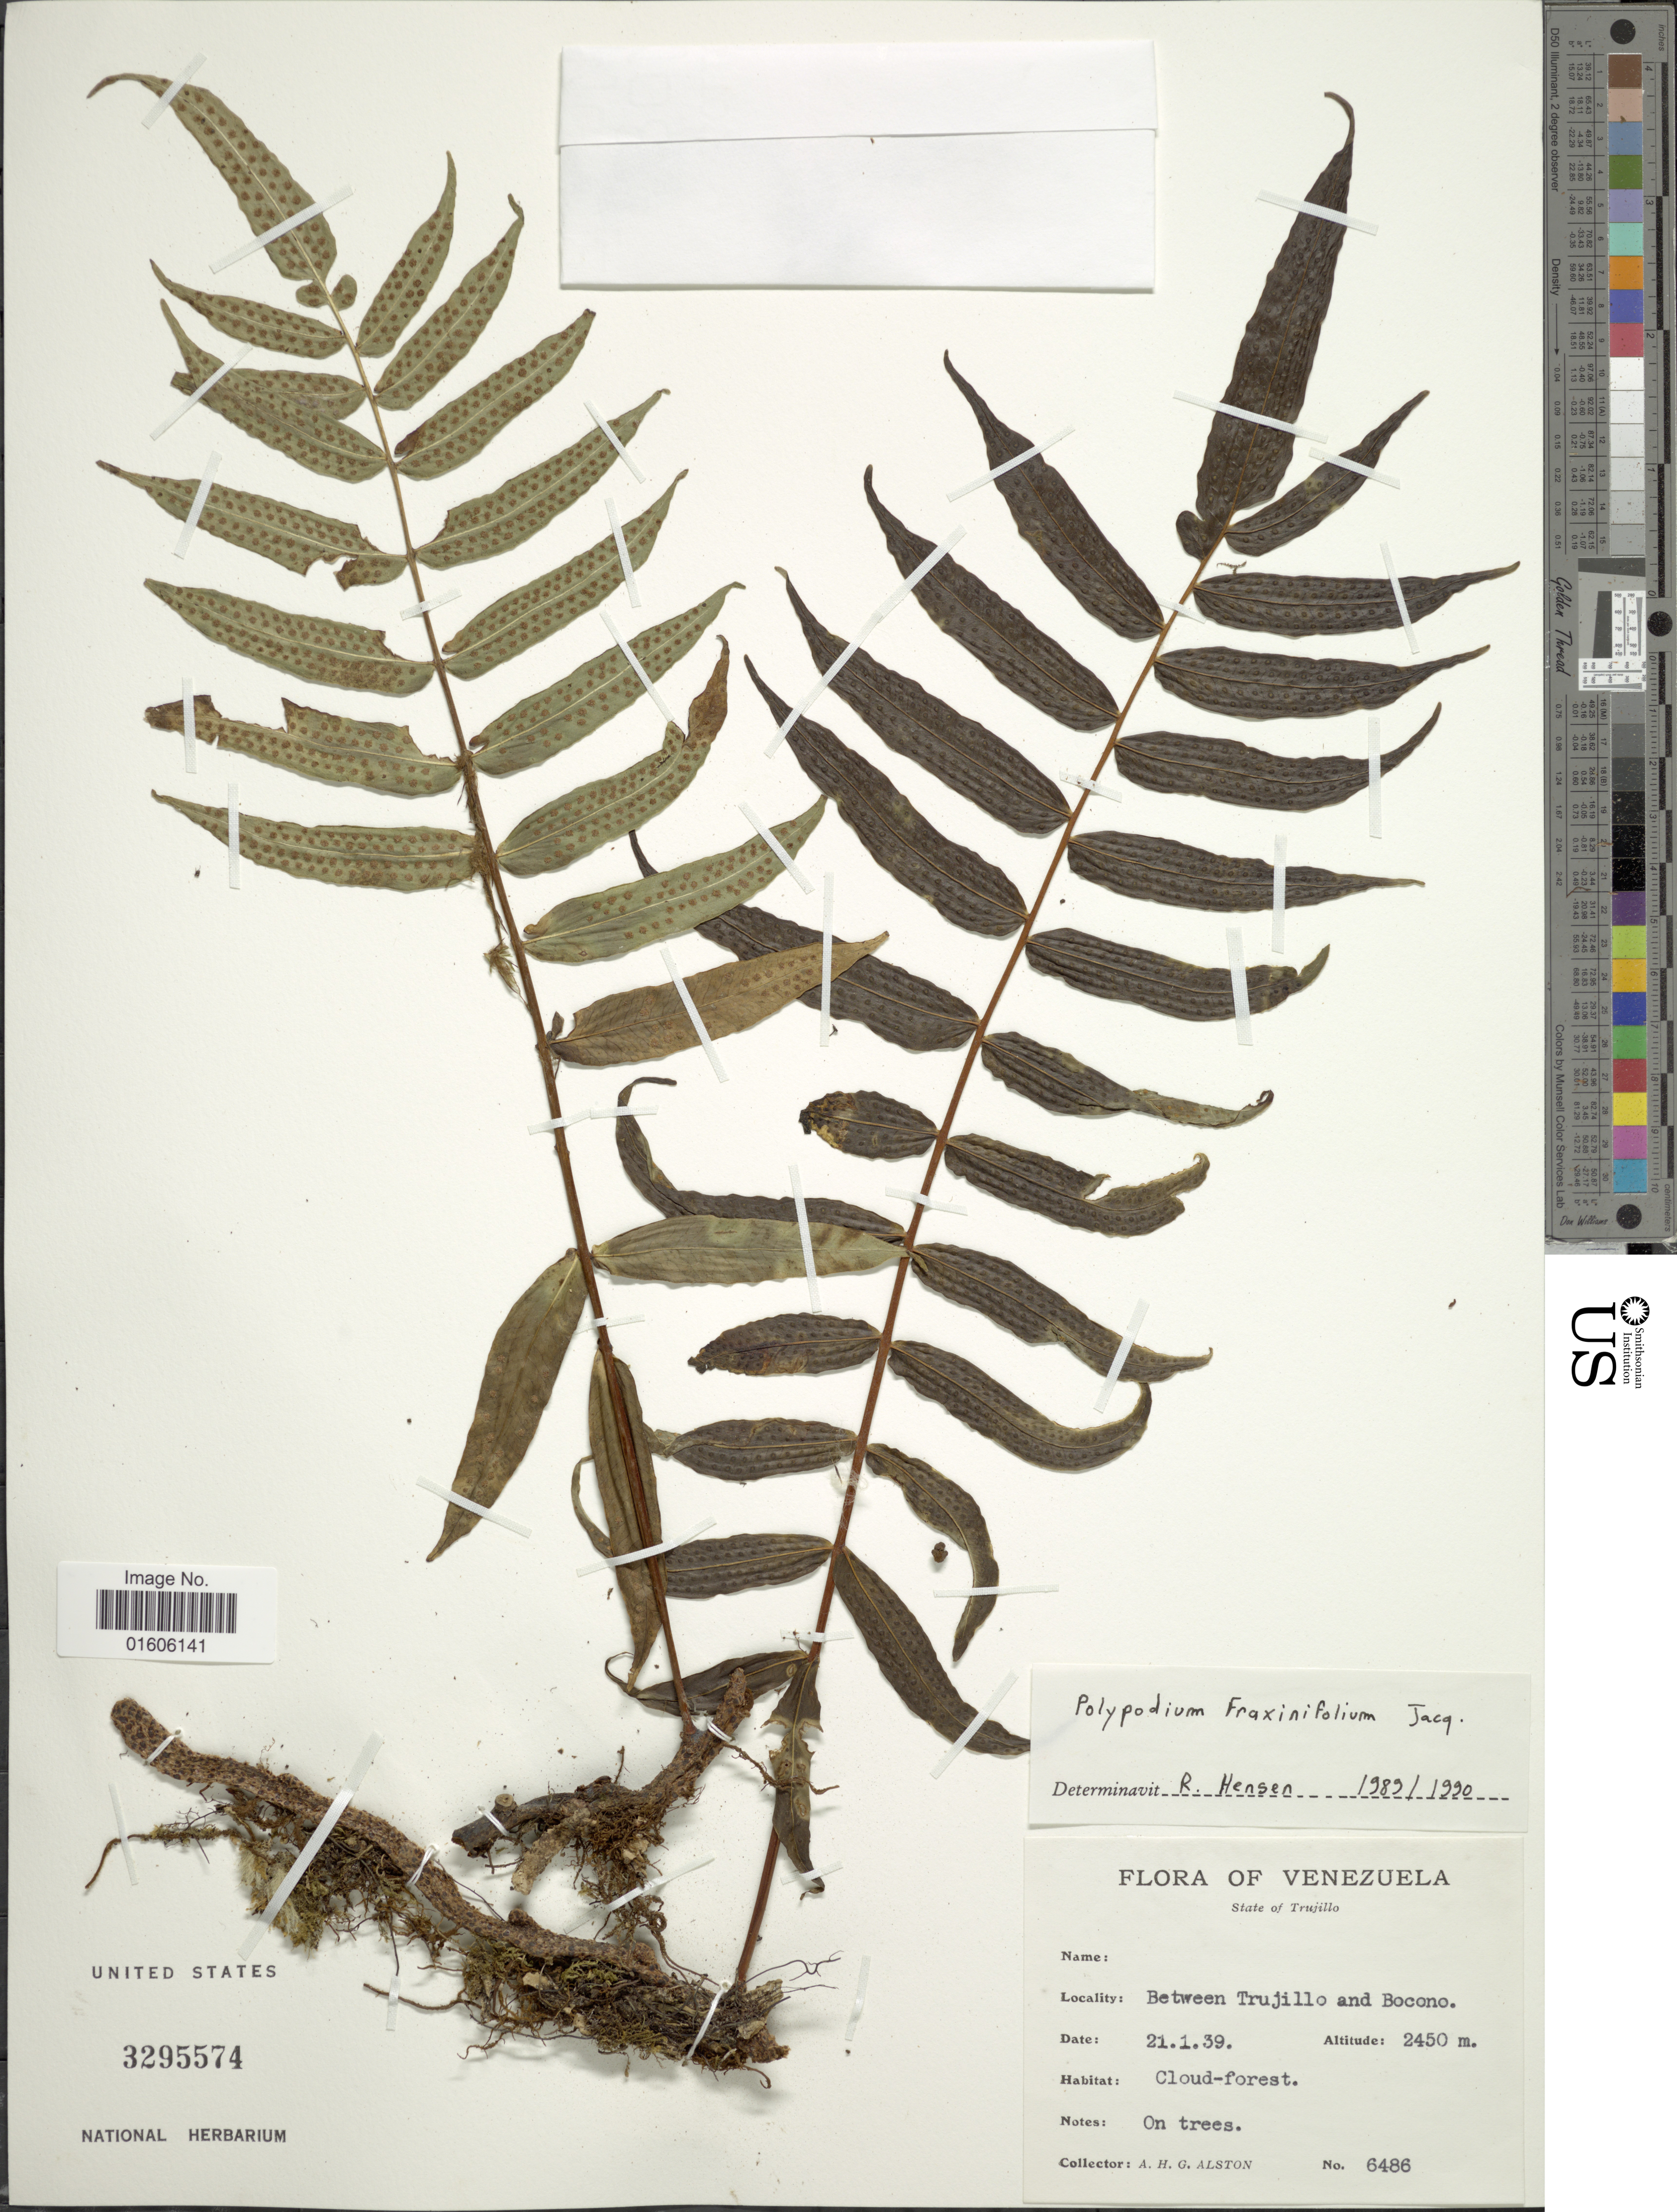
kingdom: Plantae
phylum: Tracheophyta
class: Polypodiopsida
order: Polypodiales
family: Polypodiaceae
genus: Serpocaulon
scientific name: Serpocaulon fraxinifolium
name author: (Jacq.) A.R. Sm.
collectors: A. H. Alston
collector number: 6486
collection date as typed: Transcribed d/m/y: 21/1/39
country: Venezuela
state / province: Trujillo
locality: State of Trujillo. Between Trujillo and Bocono.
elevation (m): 2450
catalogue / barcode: US 3295574